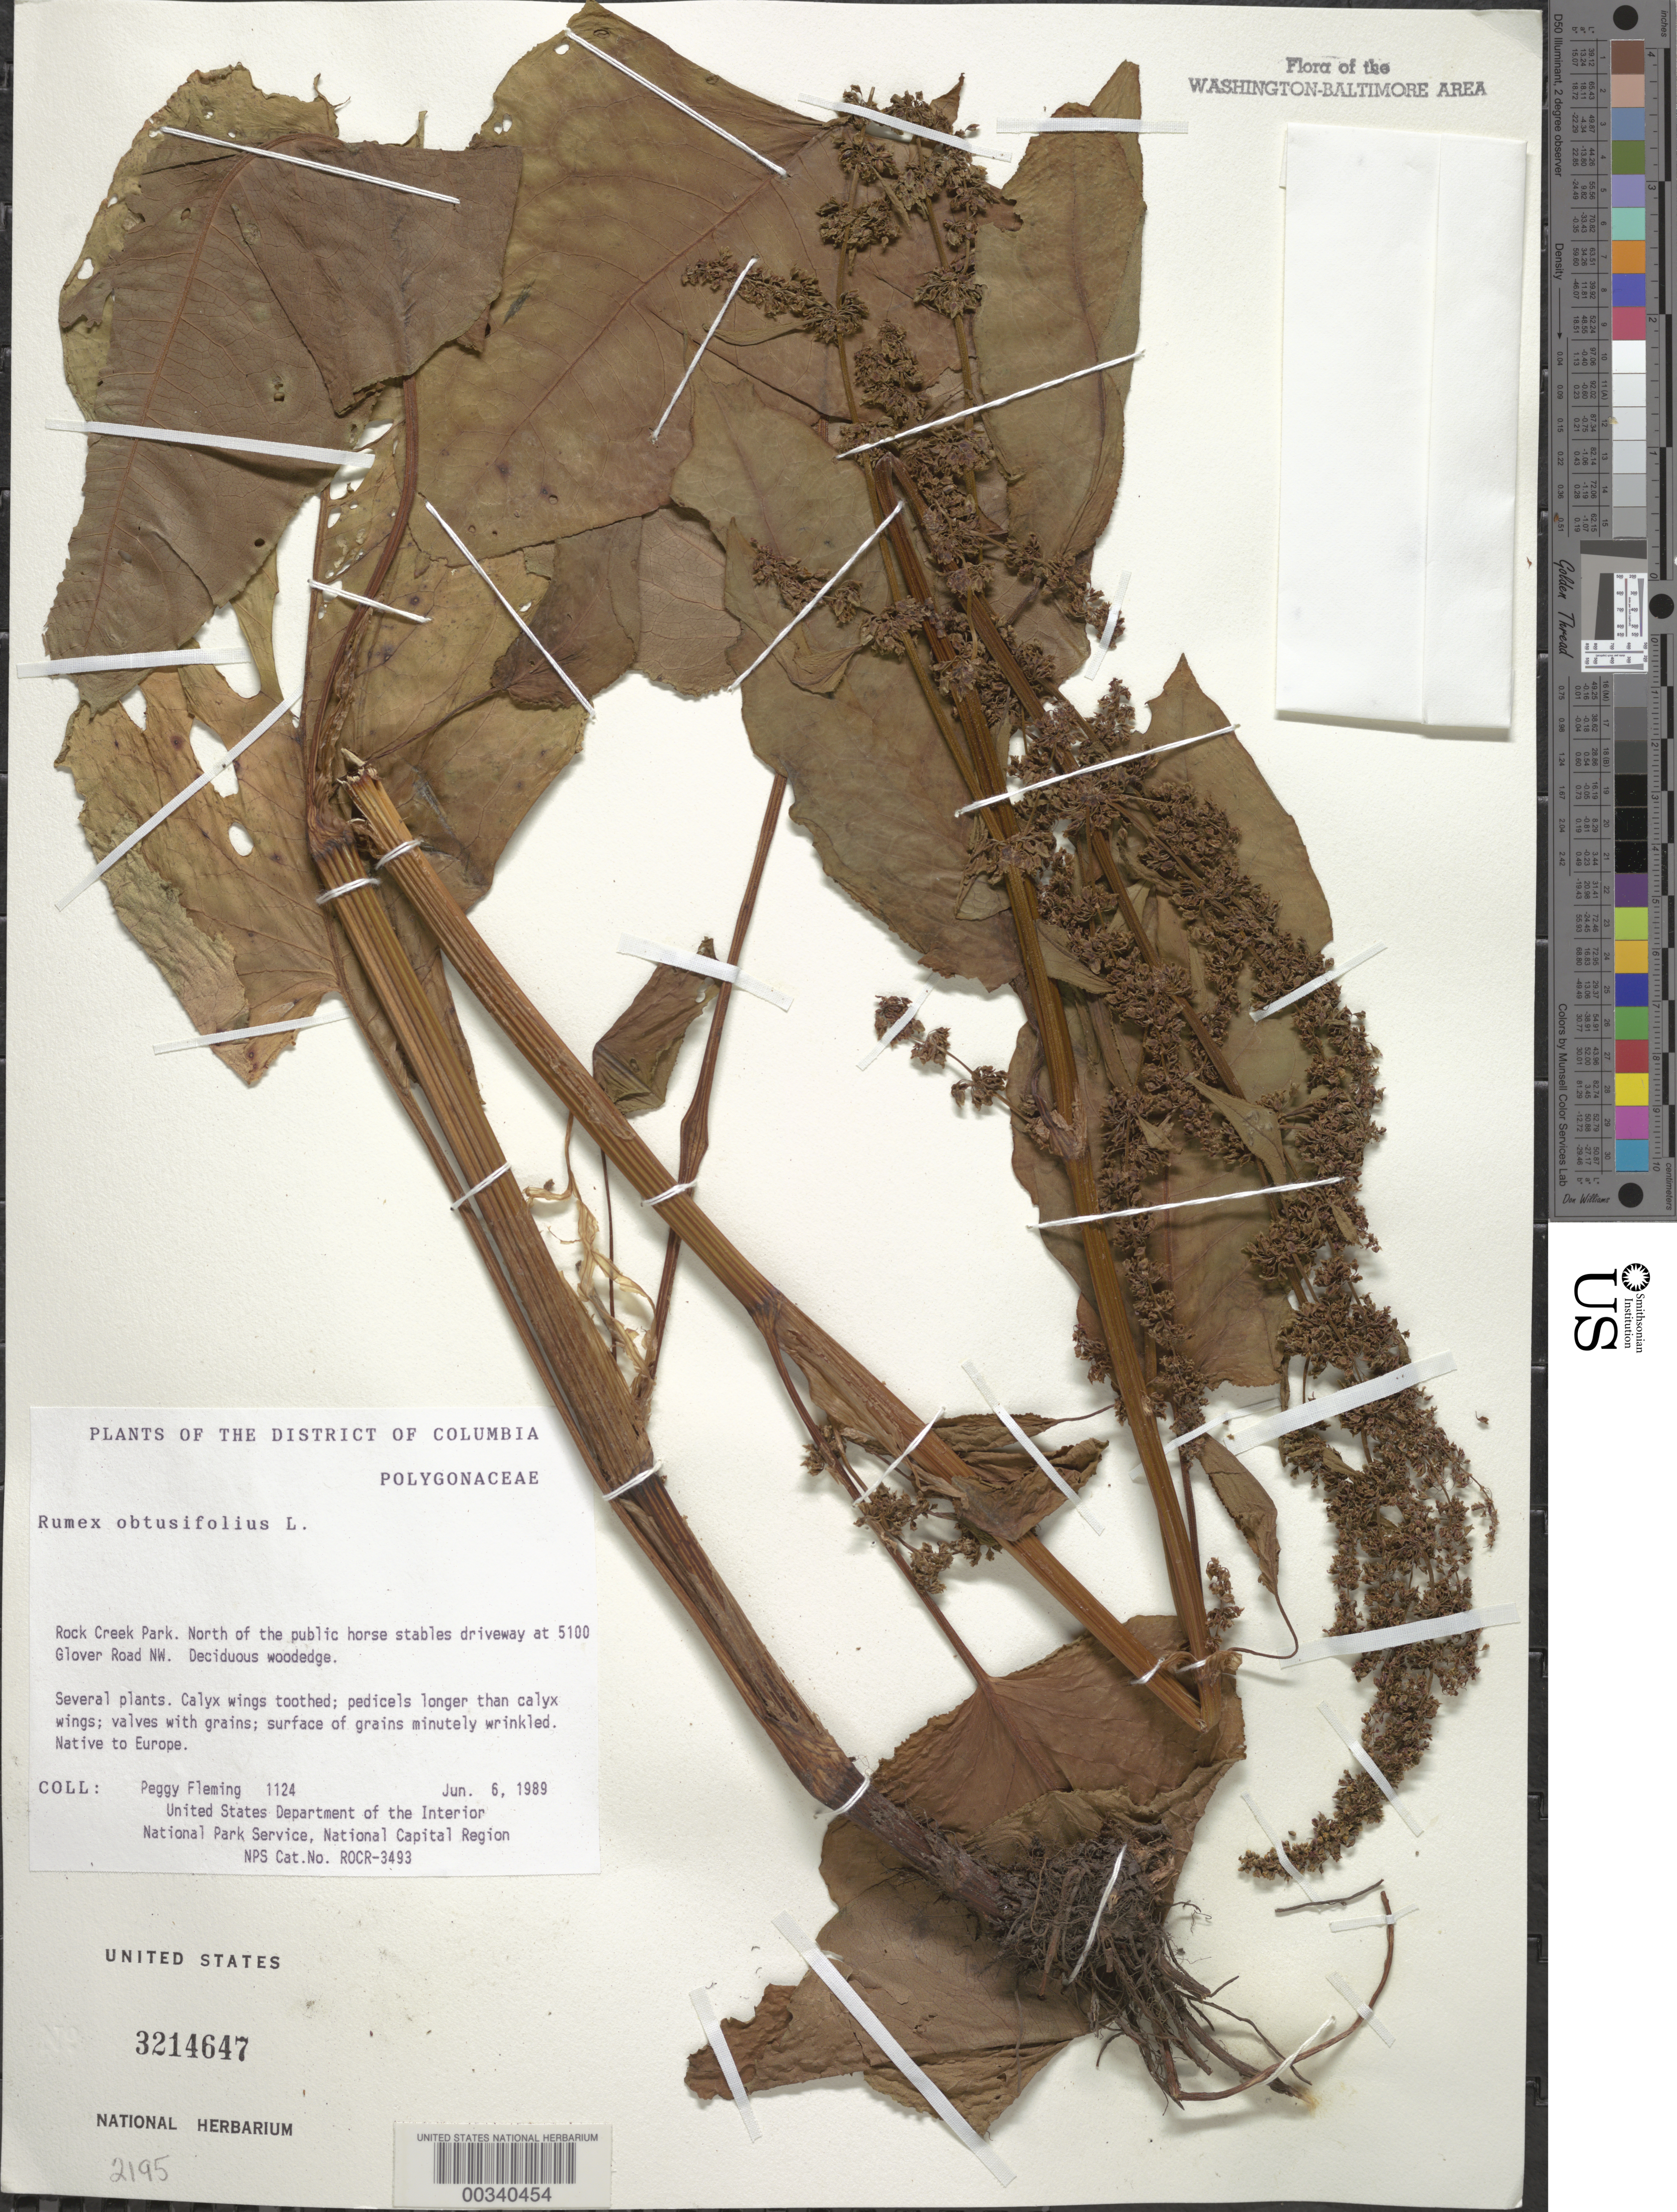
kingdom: Plantae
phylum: Tracheophyta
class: Magnoliopsida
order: Caryophyllales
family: Polygonaceae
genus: Rumex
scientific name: Rumex obtusifolius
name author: L.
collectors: P. Fleming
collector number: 1124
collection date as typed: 06 Jun 1989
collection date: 1989-06-06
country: United States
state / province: District of Columbia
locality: Rock Creek Park, N of Public Horse Stables Driveway at 5100 Glover road NW Rock Creek Park and Vicinity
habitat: Deciduous woodedge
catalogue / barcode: US 3214647